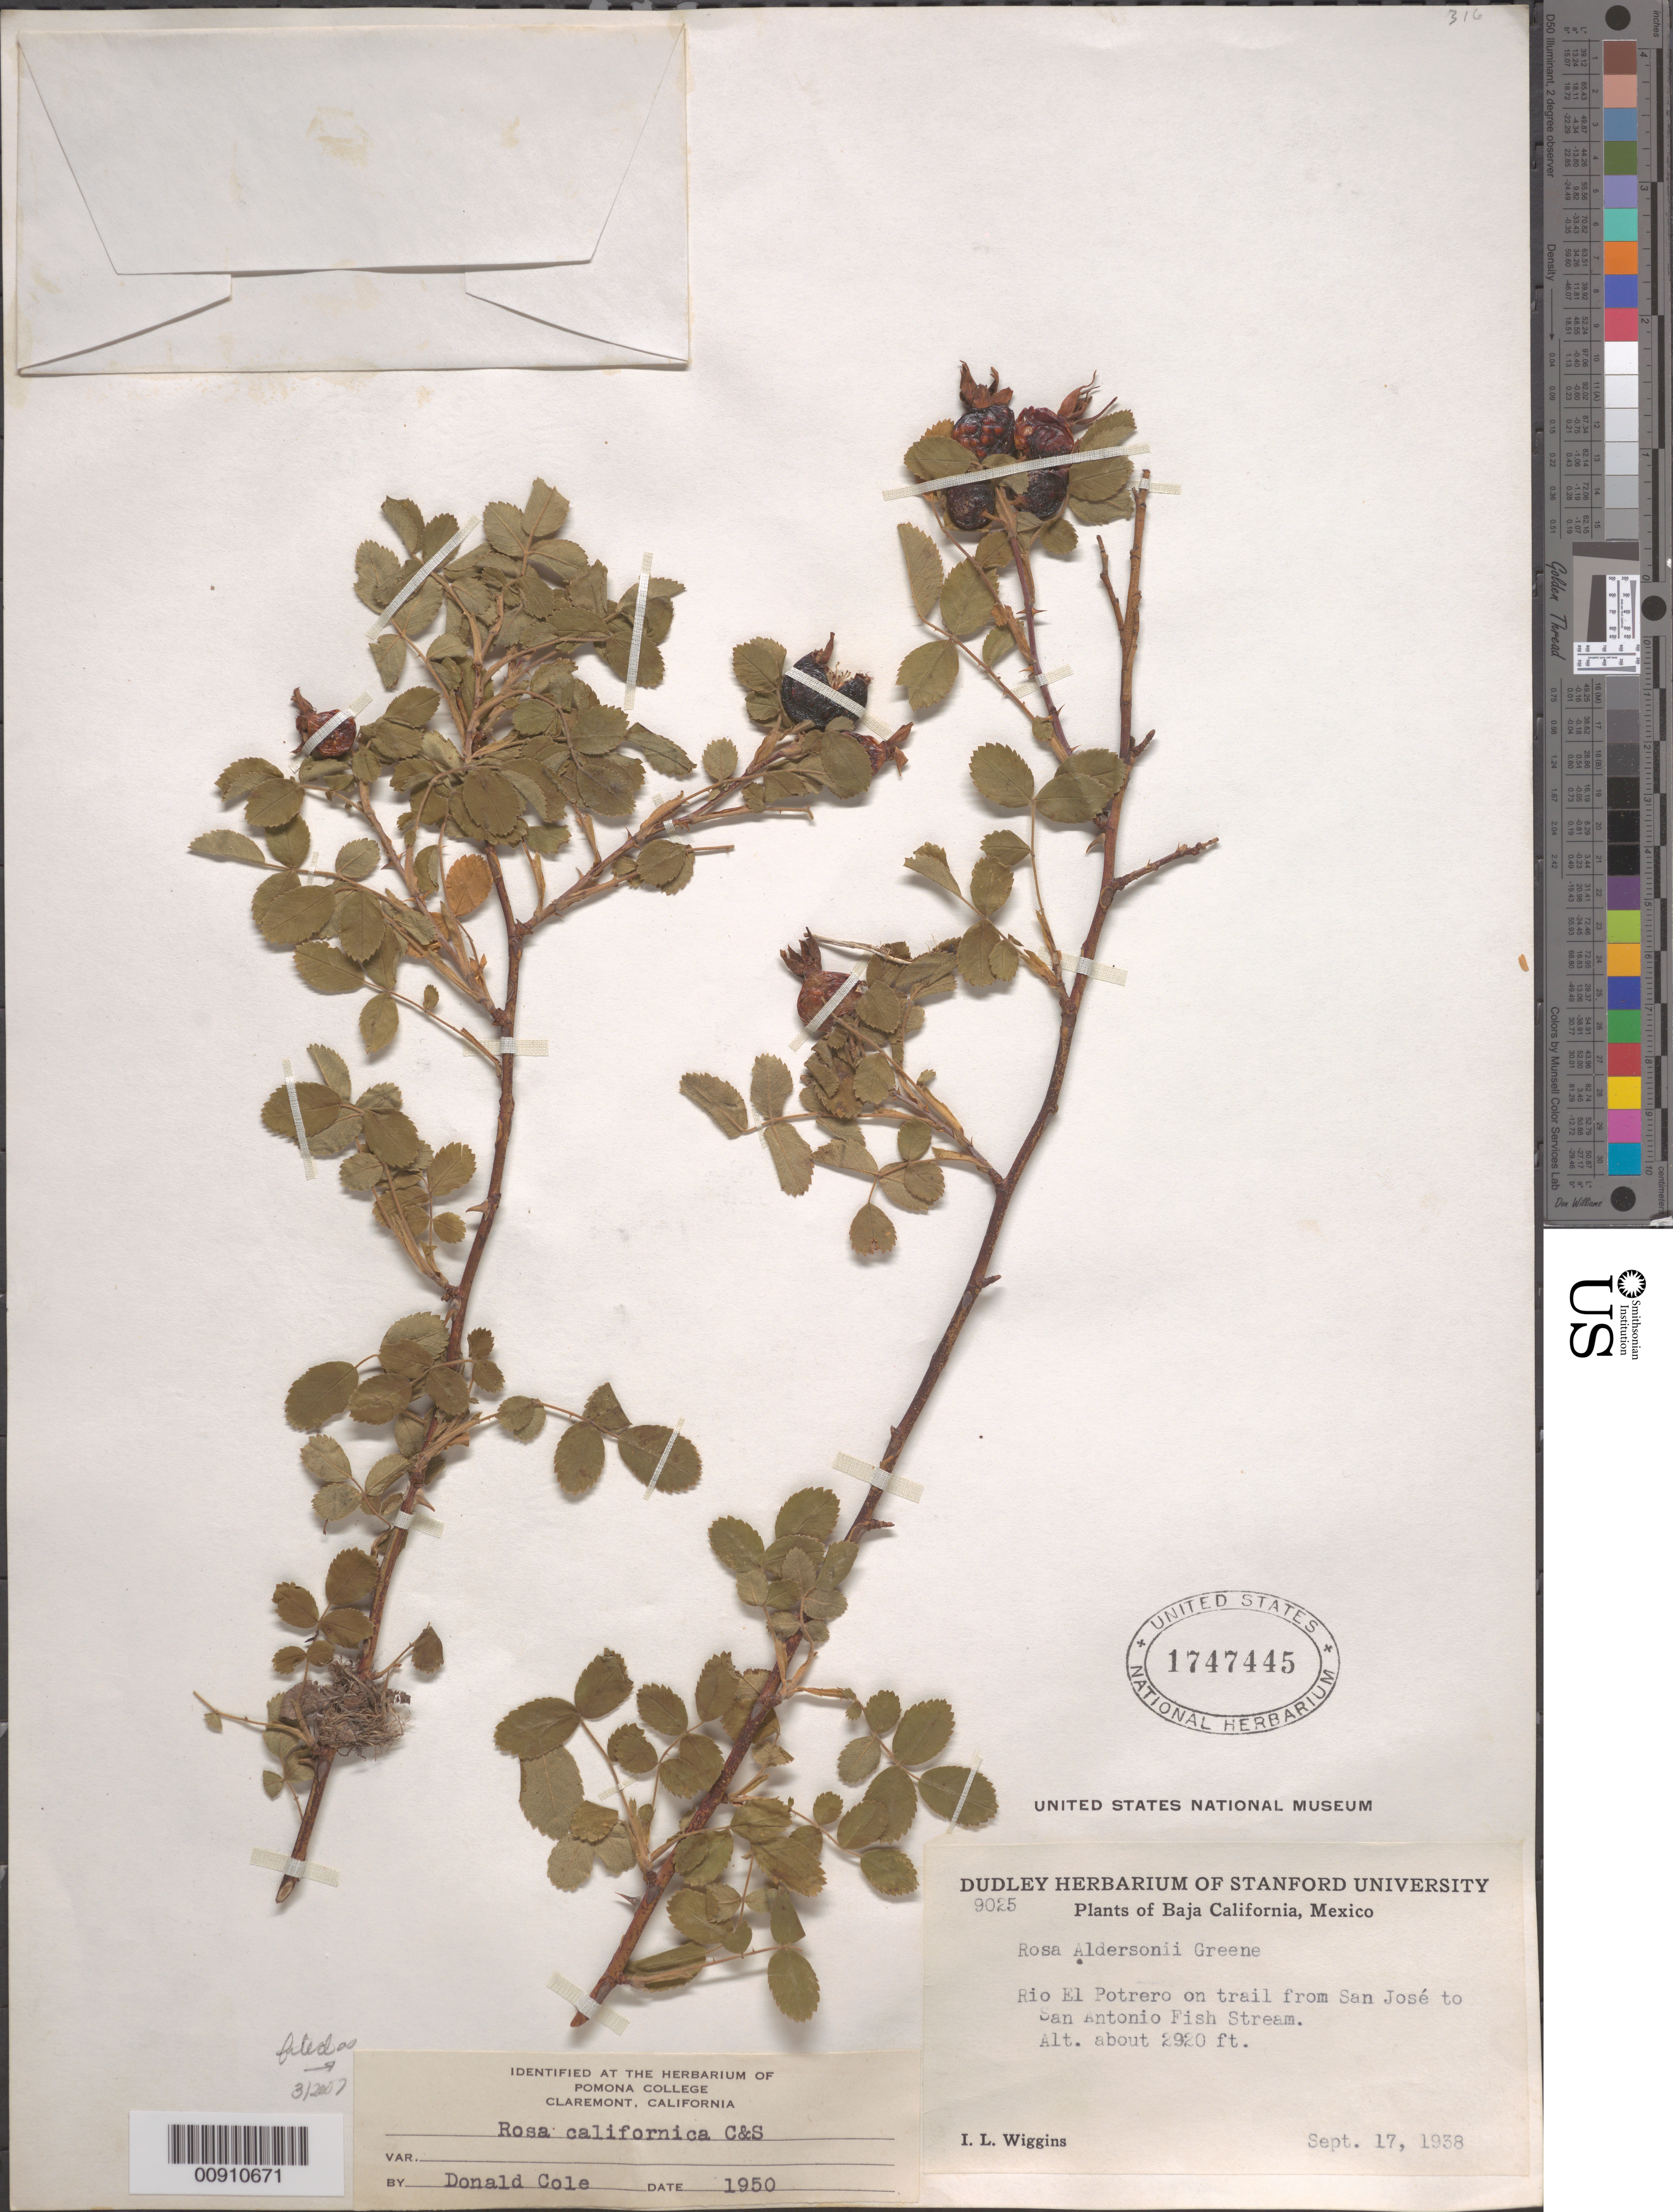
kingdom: Plantae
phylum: Tracheophyta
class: Magnoliopsida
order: Rosales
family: Rosaceae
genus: Rosa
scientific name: Rosa californica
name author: Cham. & Schltdl.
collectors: I. L. Wiggins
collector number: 9025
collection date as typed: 17 Sep 1938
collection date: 1938-09-17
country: Mexico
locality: Río Potrero on Trail from San José to San Antonio Fish Stream. Baja California.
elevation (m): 890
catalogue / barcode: US 1747445